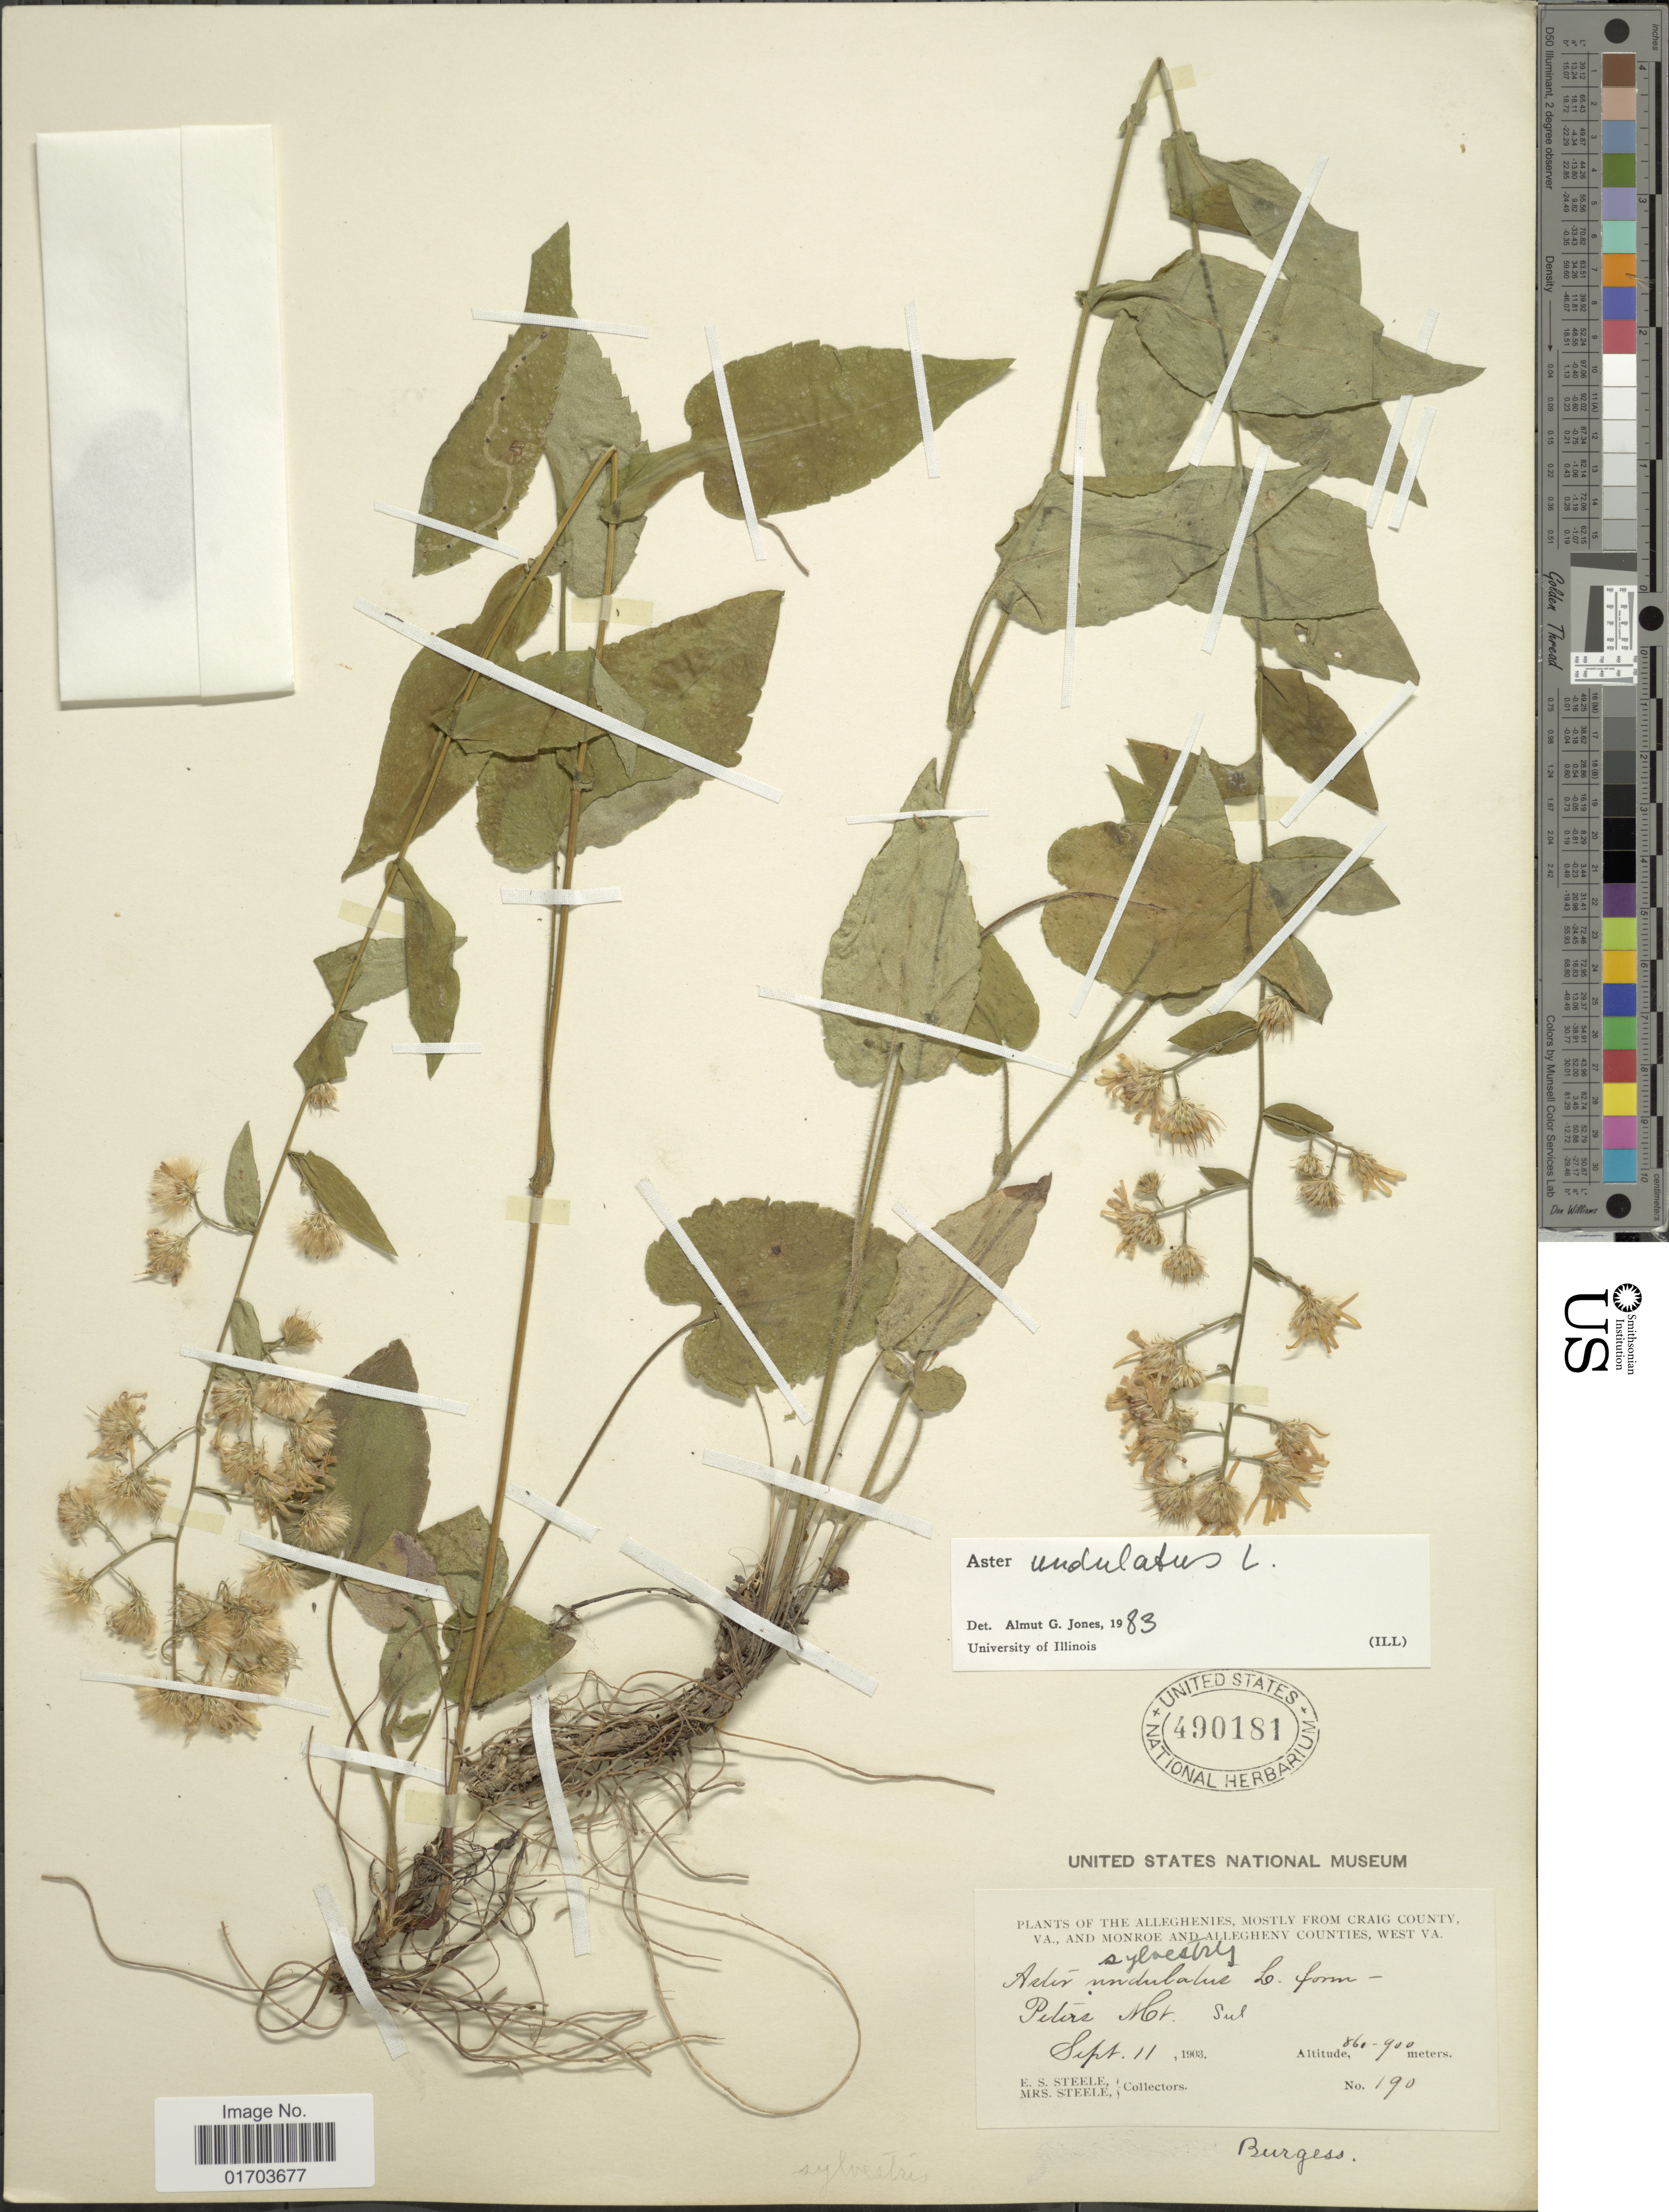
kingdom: Plantae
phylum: Tracheophyta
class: Magnoliopsida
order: Asterales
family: Asteraceae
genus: Symphyotrichum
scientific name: Symphyotrichum undulatum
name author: (L.) G.L. Nesom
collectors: E. Steele & Mrs. E. S. Steele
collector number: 190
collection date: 1903-09-11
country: United States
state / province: Virginia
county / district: Craig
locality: Alleghenies, mostly from Craig County, Va., and Monroe and Allegheny Counties, West Va. Peters Mt. Sul.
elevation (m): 860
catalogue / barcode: US 490181